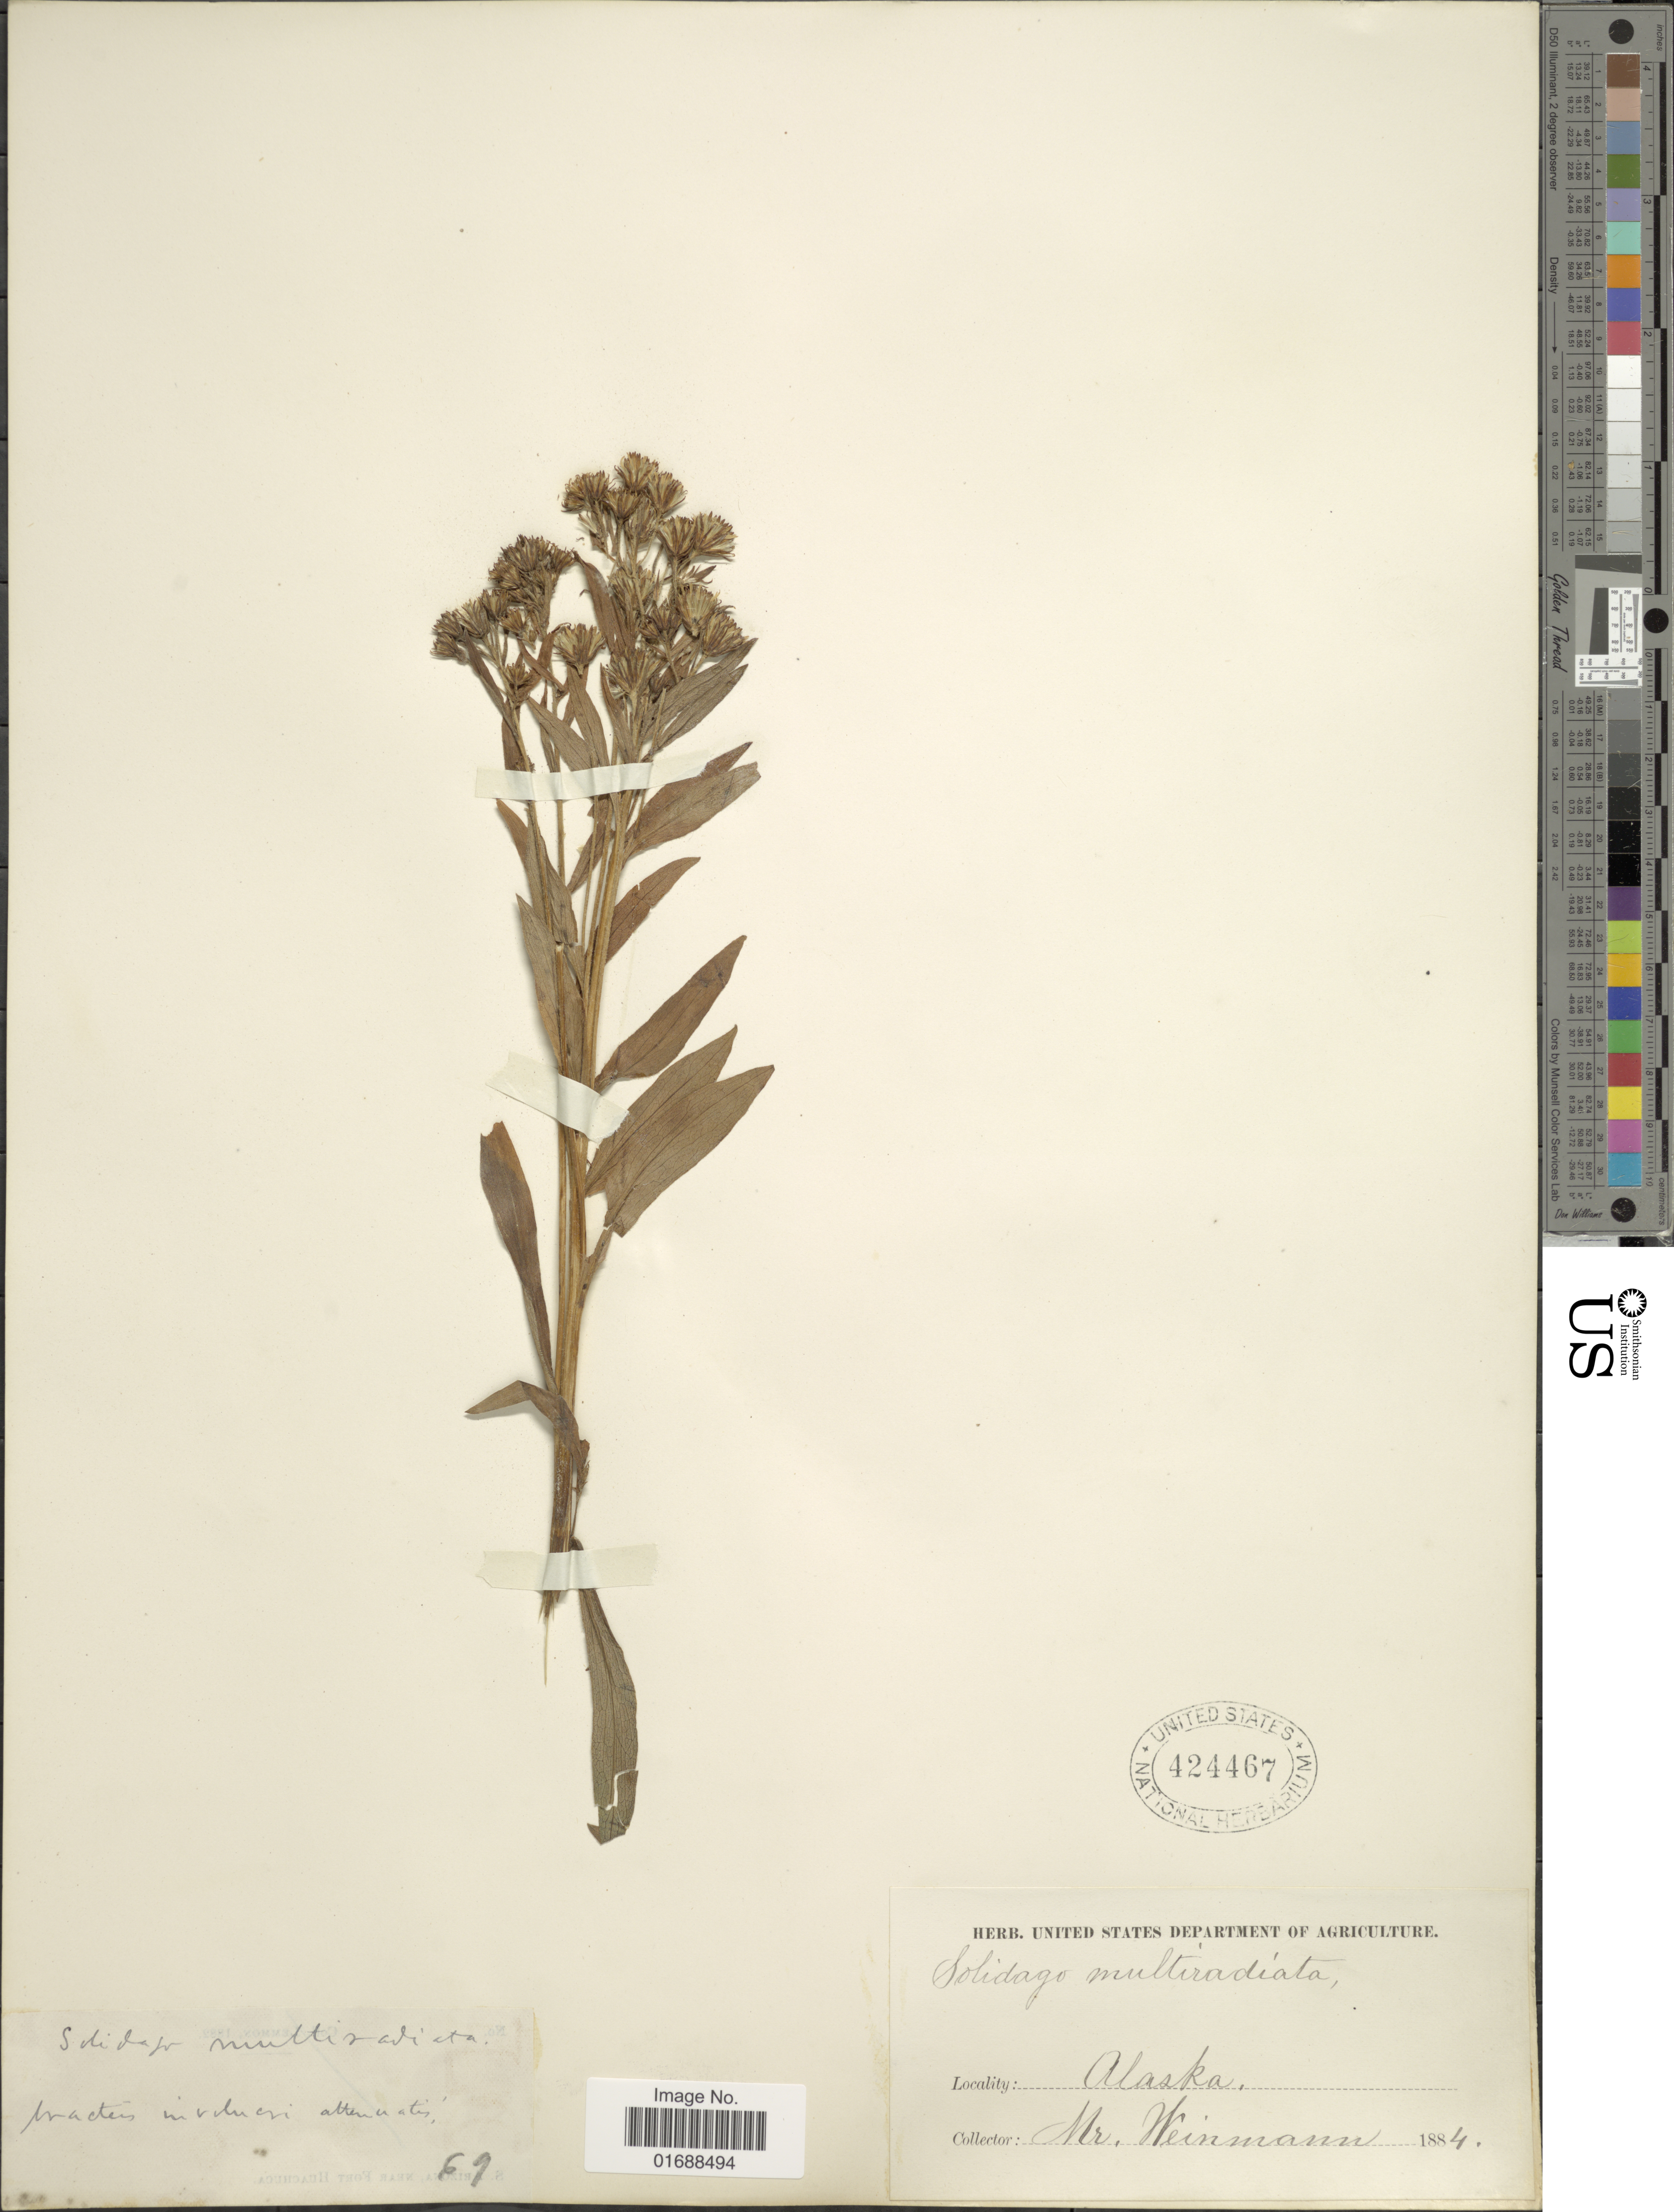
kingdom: Plantae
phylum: Tracheophyta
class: Magnoliopsida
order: Asterales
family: Asteraceae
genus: Solidago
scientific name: Solidago multiradiata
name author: Aiton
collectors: Weinmann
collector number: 69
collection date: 1884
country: United States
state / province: Alaska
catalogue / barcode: US 424467